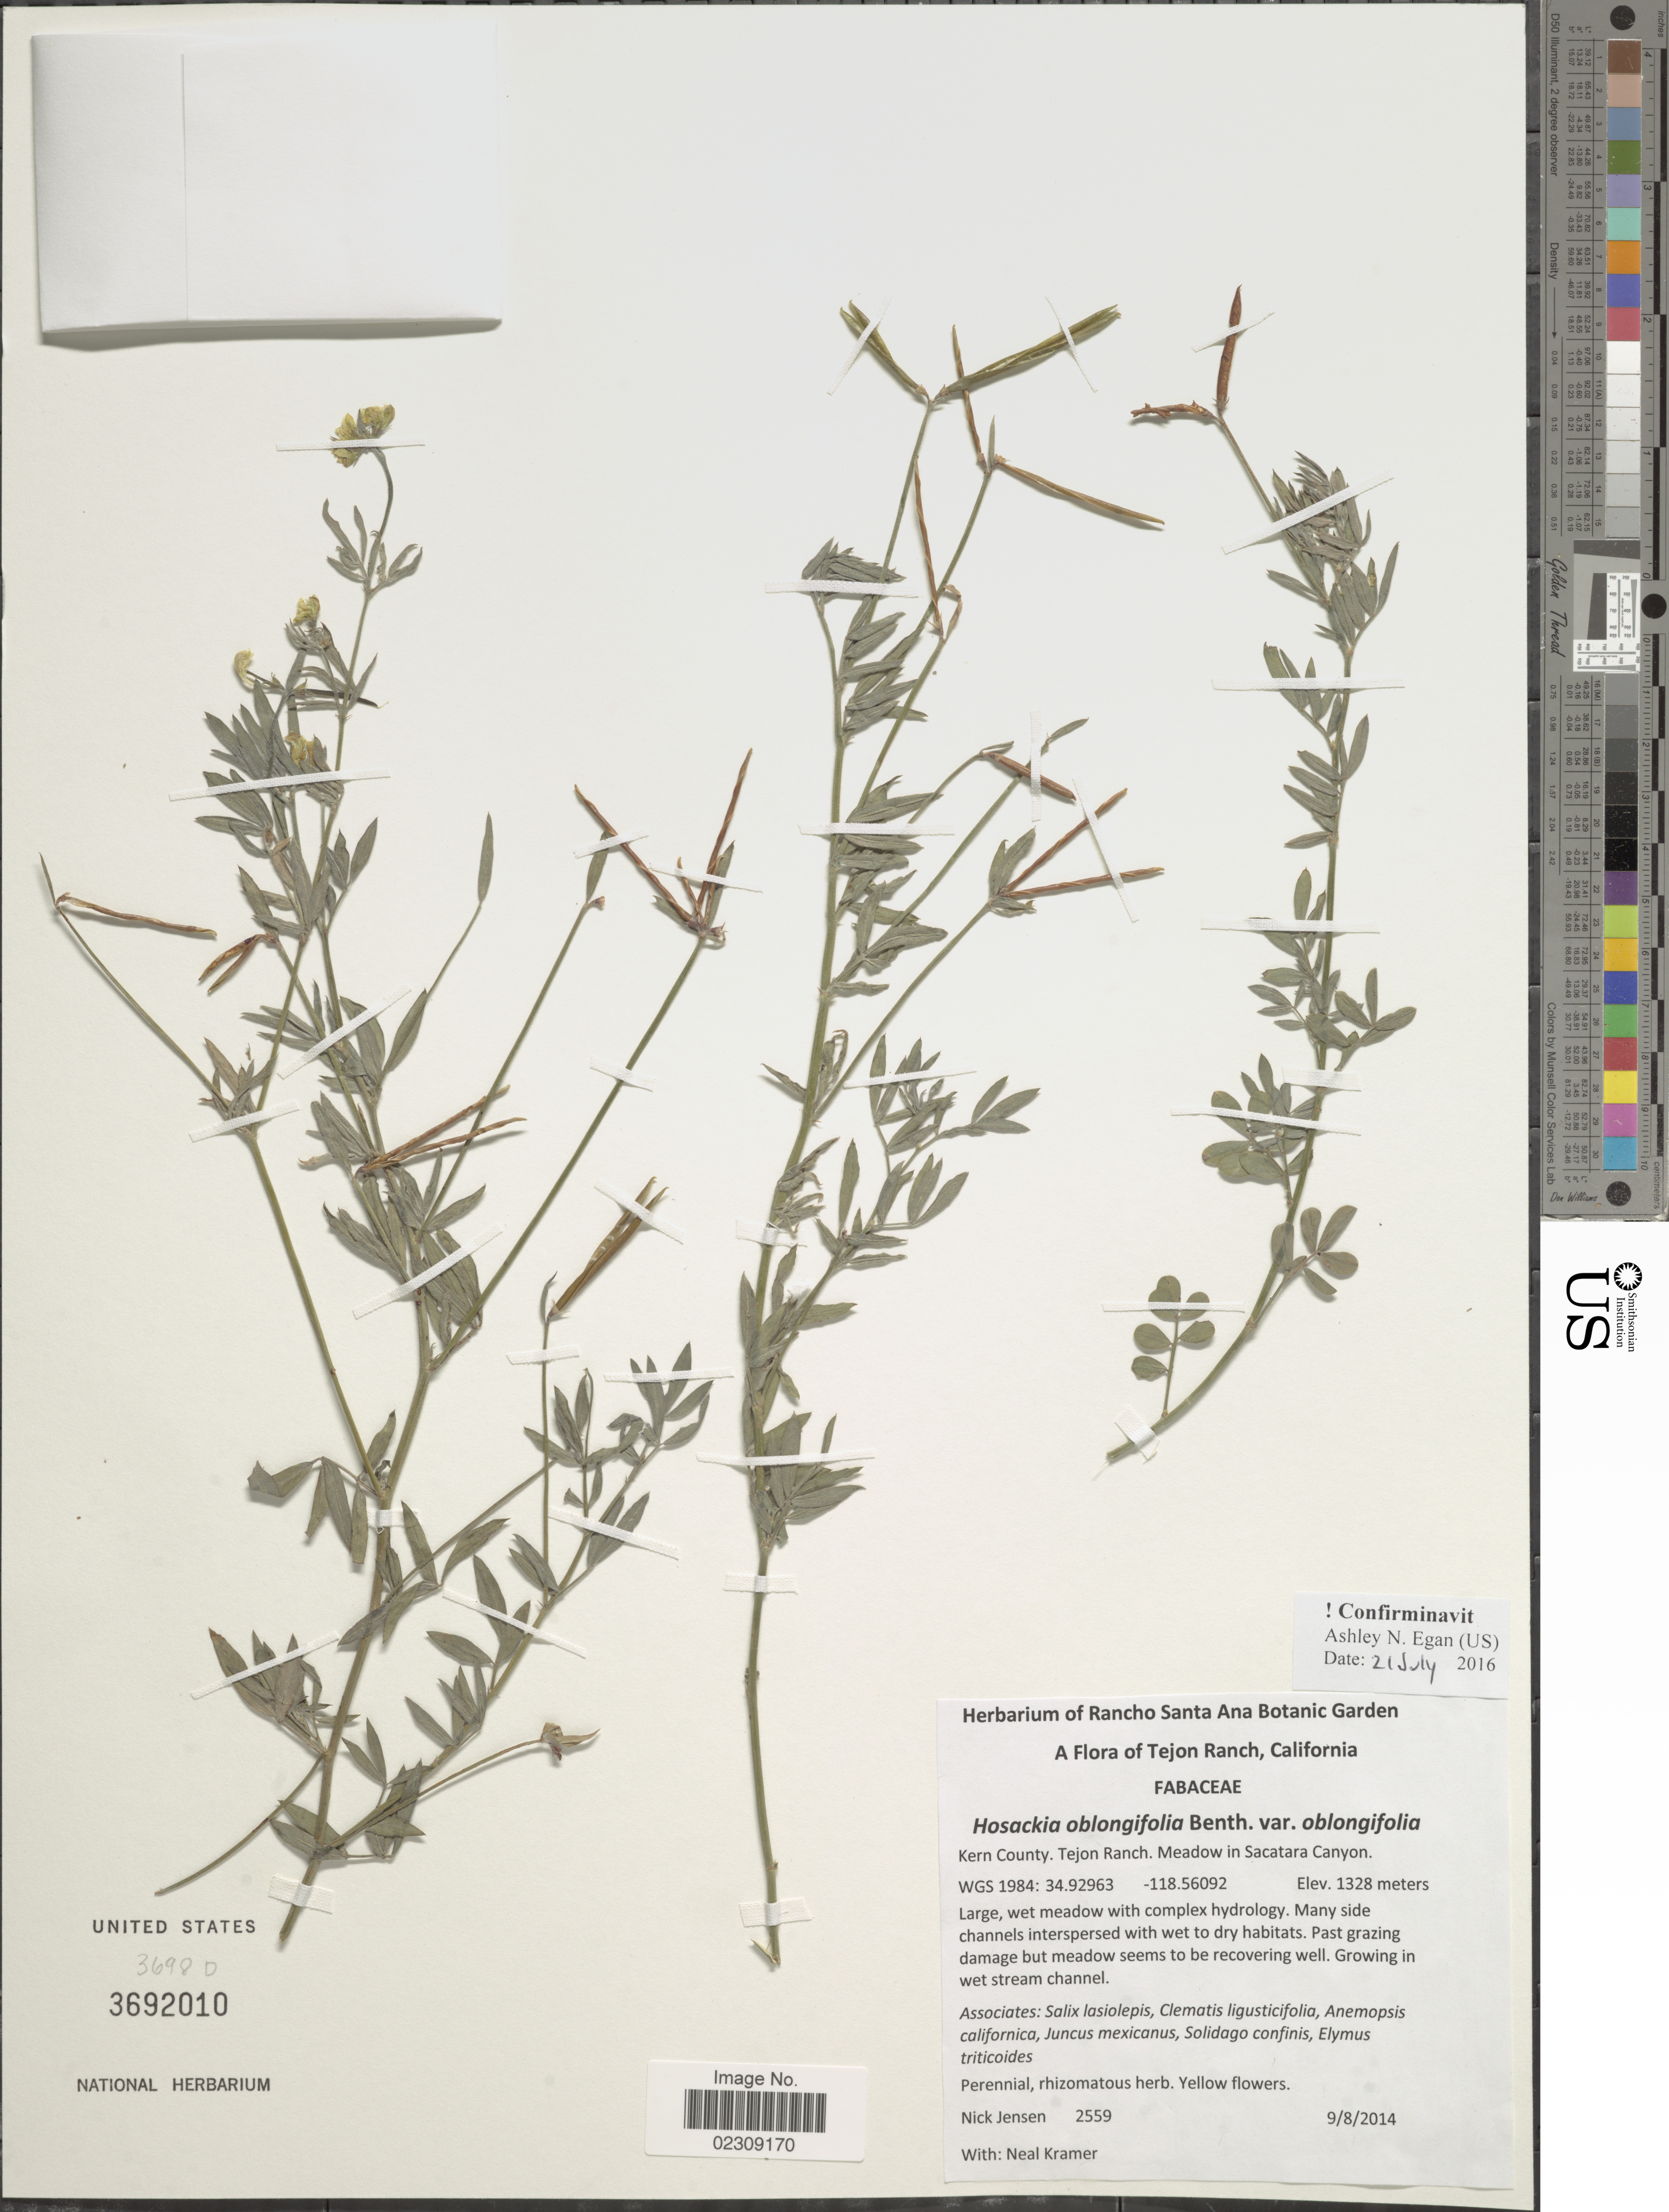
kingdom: Plantae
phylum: Tracheophyta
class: Magnoliopsida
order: Fabales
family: Fabaceae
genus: Hosackia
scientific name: Hosackia oblongifolia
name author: Benth.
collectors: N. Jensen & N. Kramer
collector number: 2559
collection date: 2014-09-08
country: United States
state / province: California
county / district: Kern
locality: Tejon Ranch, Kern County, Tejon Ranch. Meadow in Sacatra Canyon, WGS 1984: 34.92963 -118.56092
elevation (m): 1328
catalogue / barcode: US 3692010